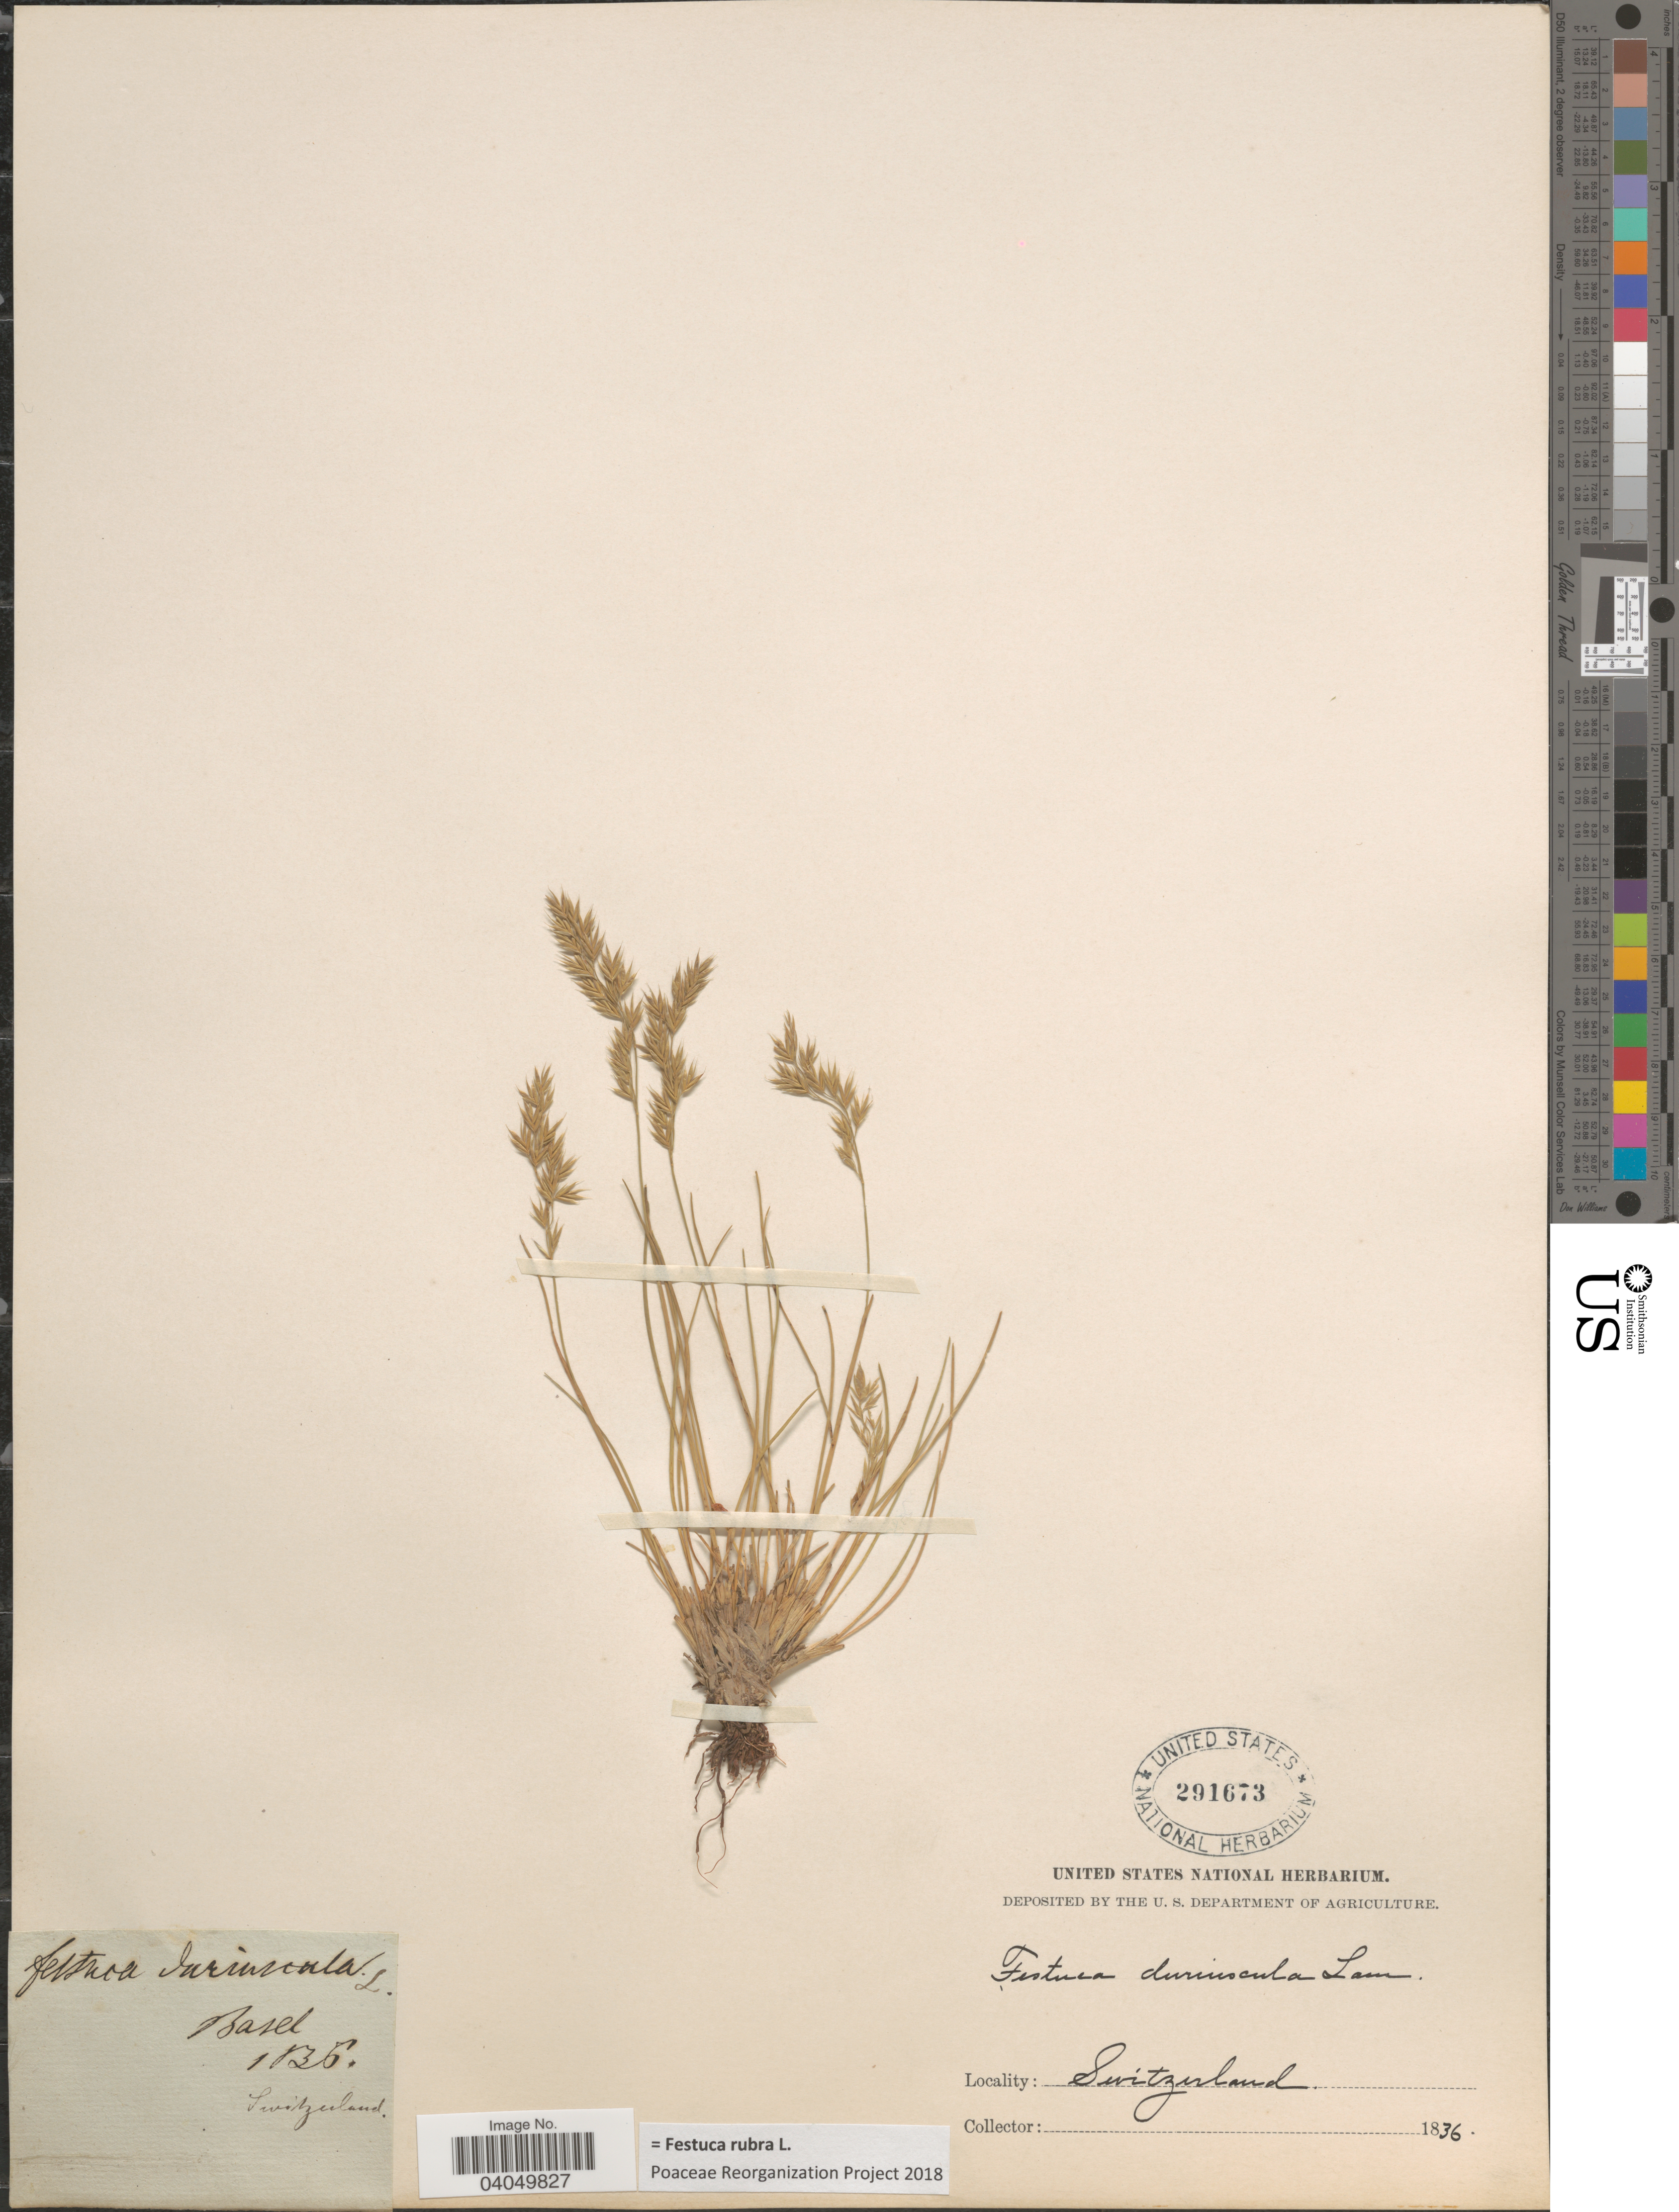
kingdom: Plantae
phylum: Tracheophyta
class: Liliopsida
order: Poales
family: Poaceae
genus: Festuca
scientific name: Festuca rubra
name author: L.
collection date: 1836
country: Switzerland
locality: Basel.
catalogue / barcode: US 291673